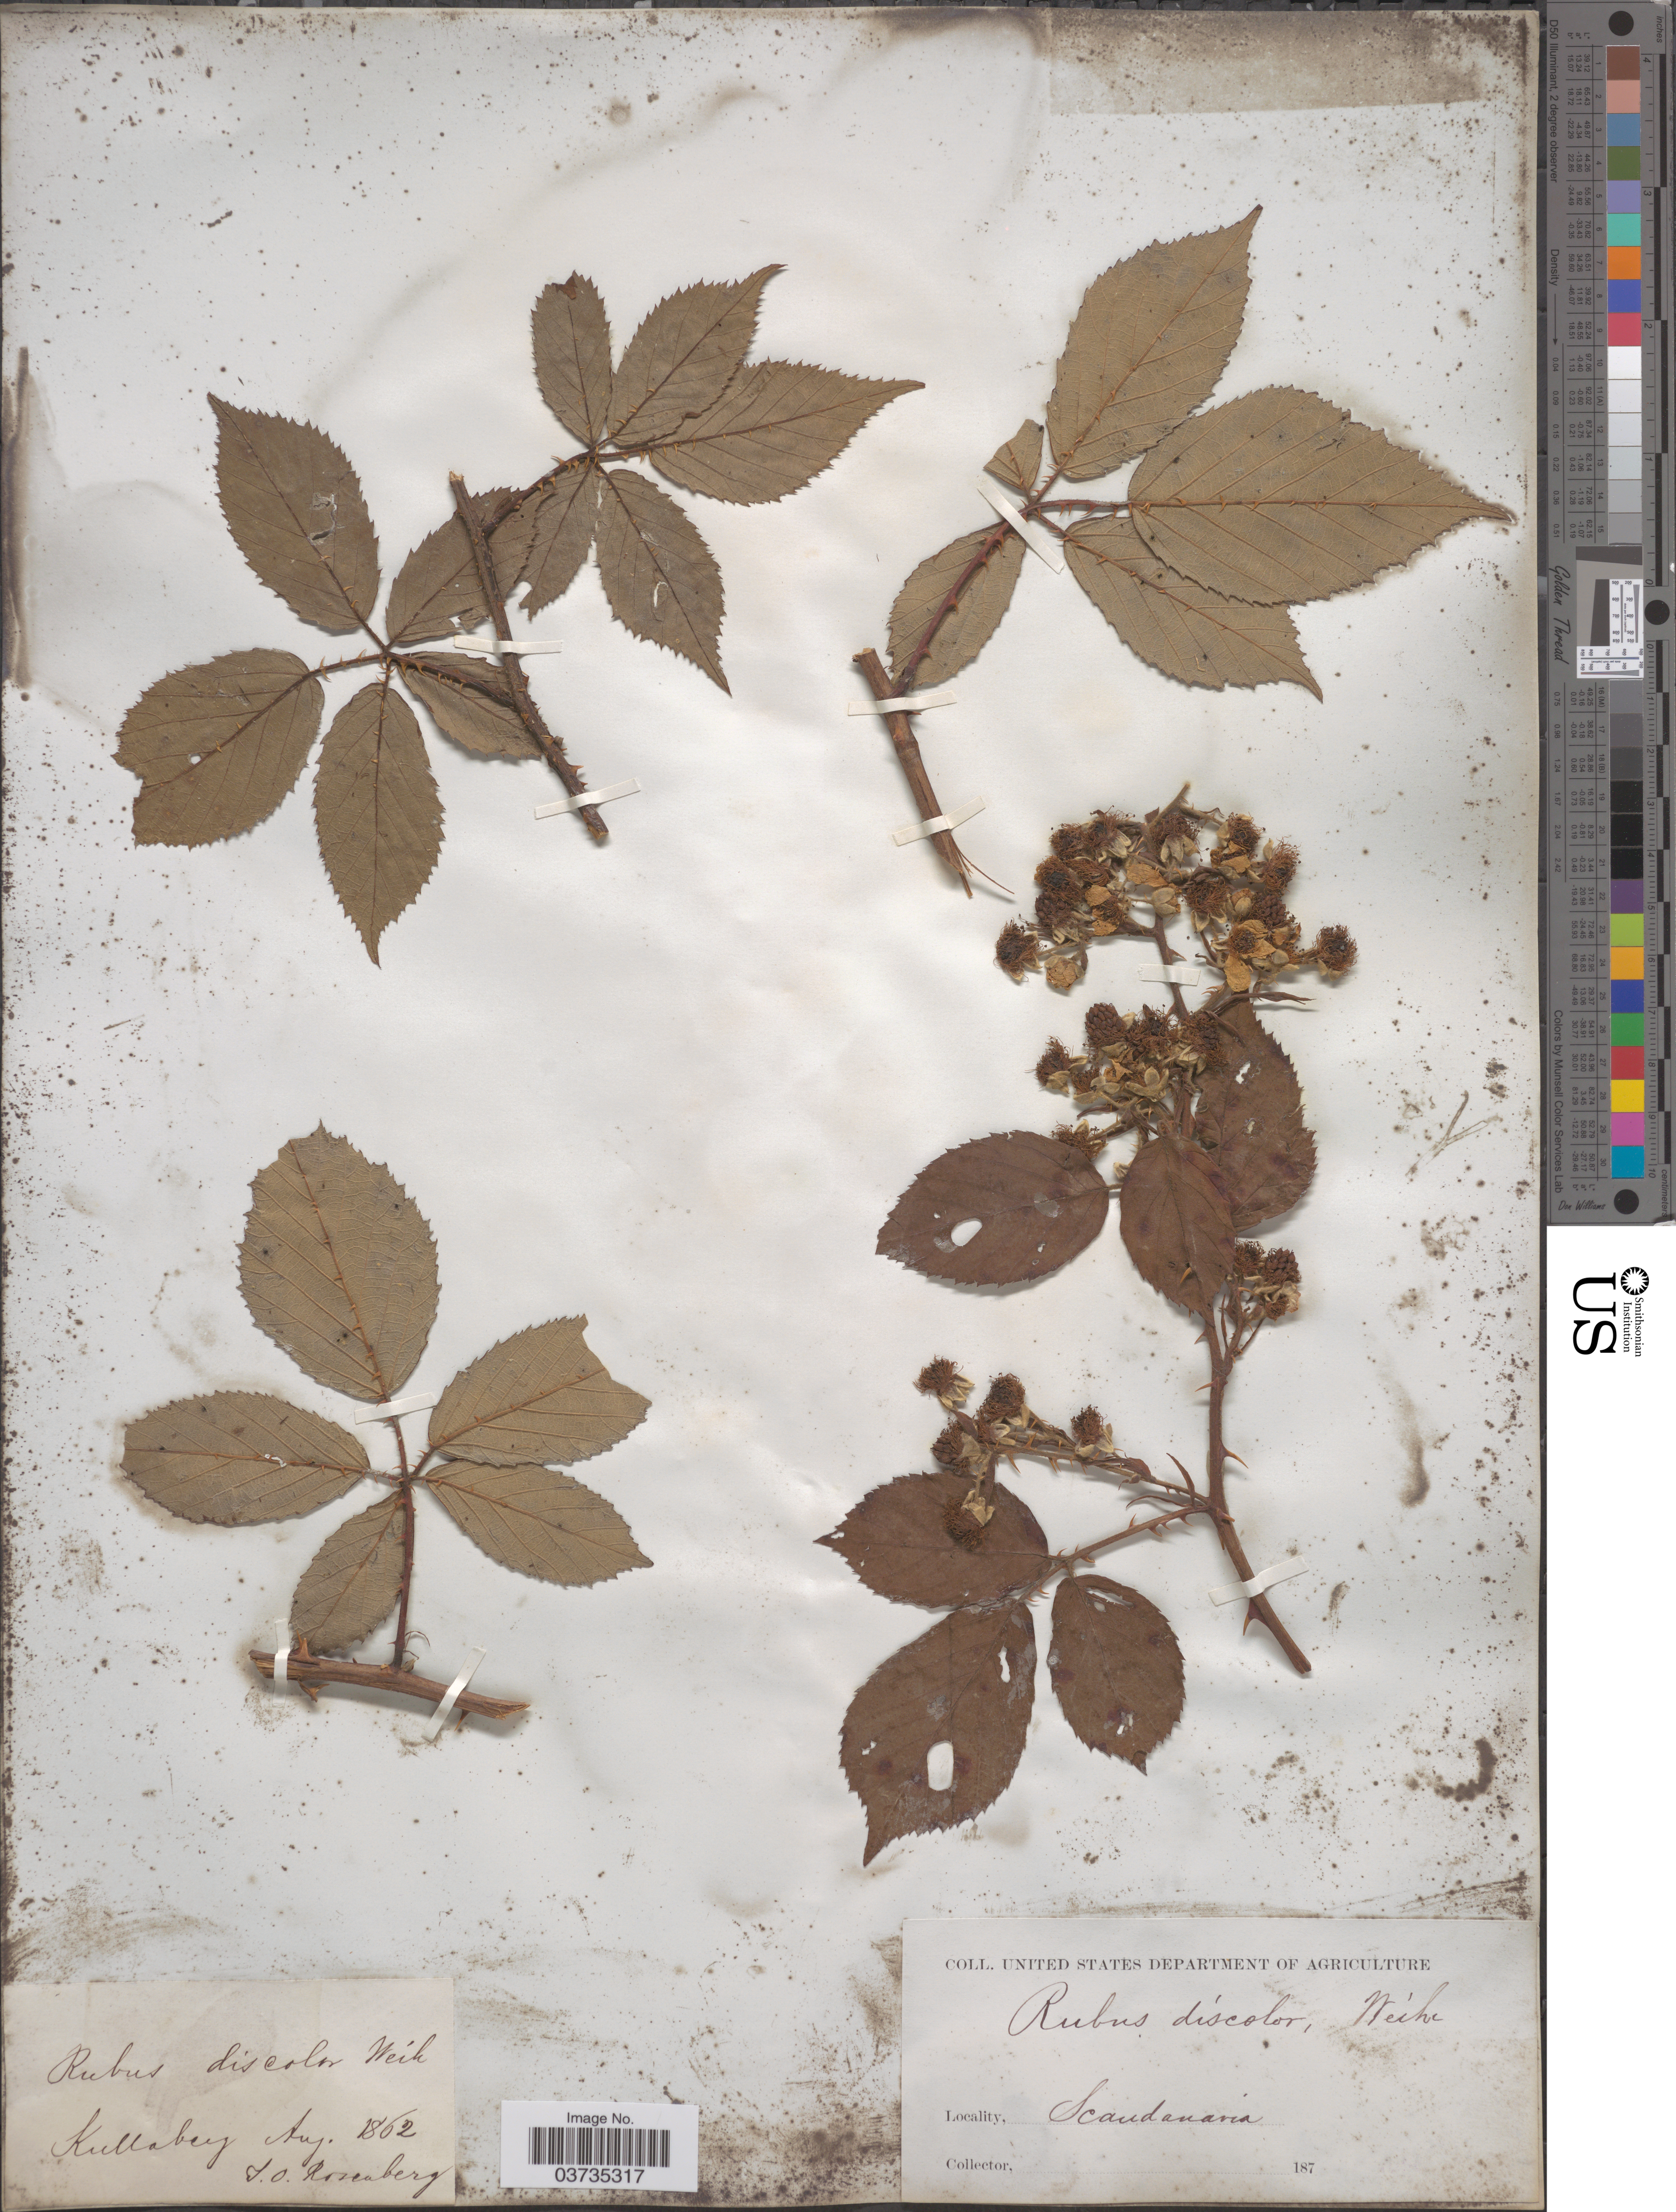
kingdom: Plantae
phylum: Tracheophyta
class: Magnoliopsida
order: Rosales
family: Rosaceae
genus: Rubus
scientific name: Rubus discolor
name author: Weihe & Nees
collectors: J. Rosenberg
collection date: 1862-08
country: Sweden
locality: Scandanavia. Kullaberg.